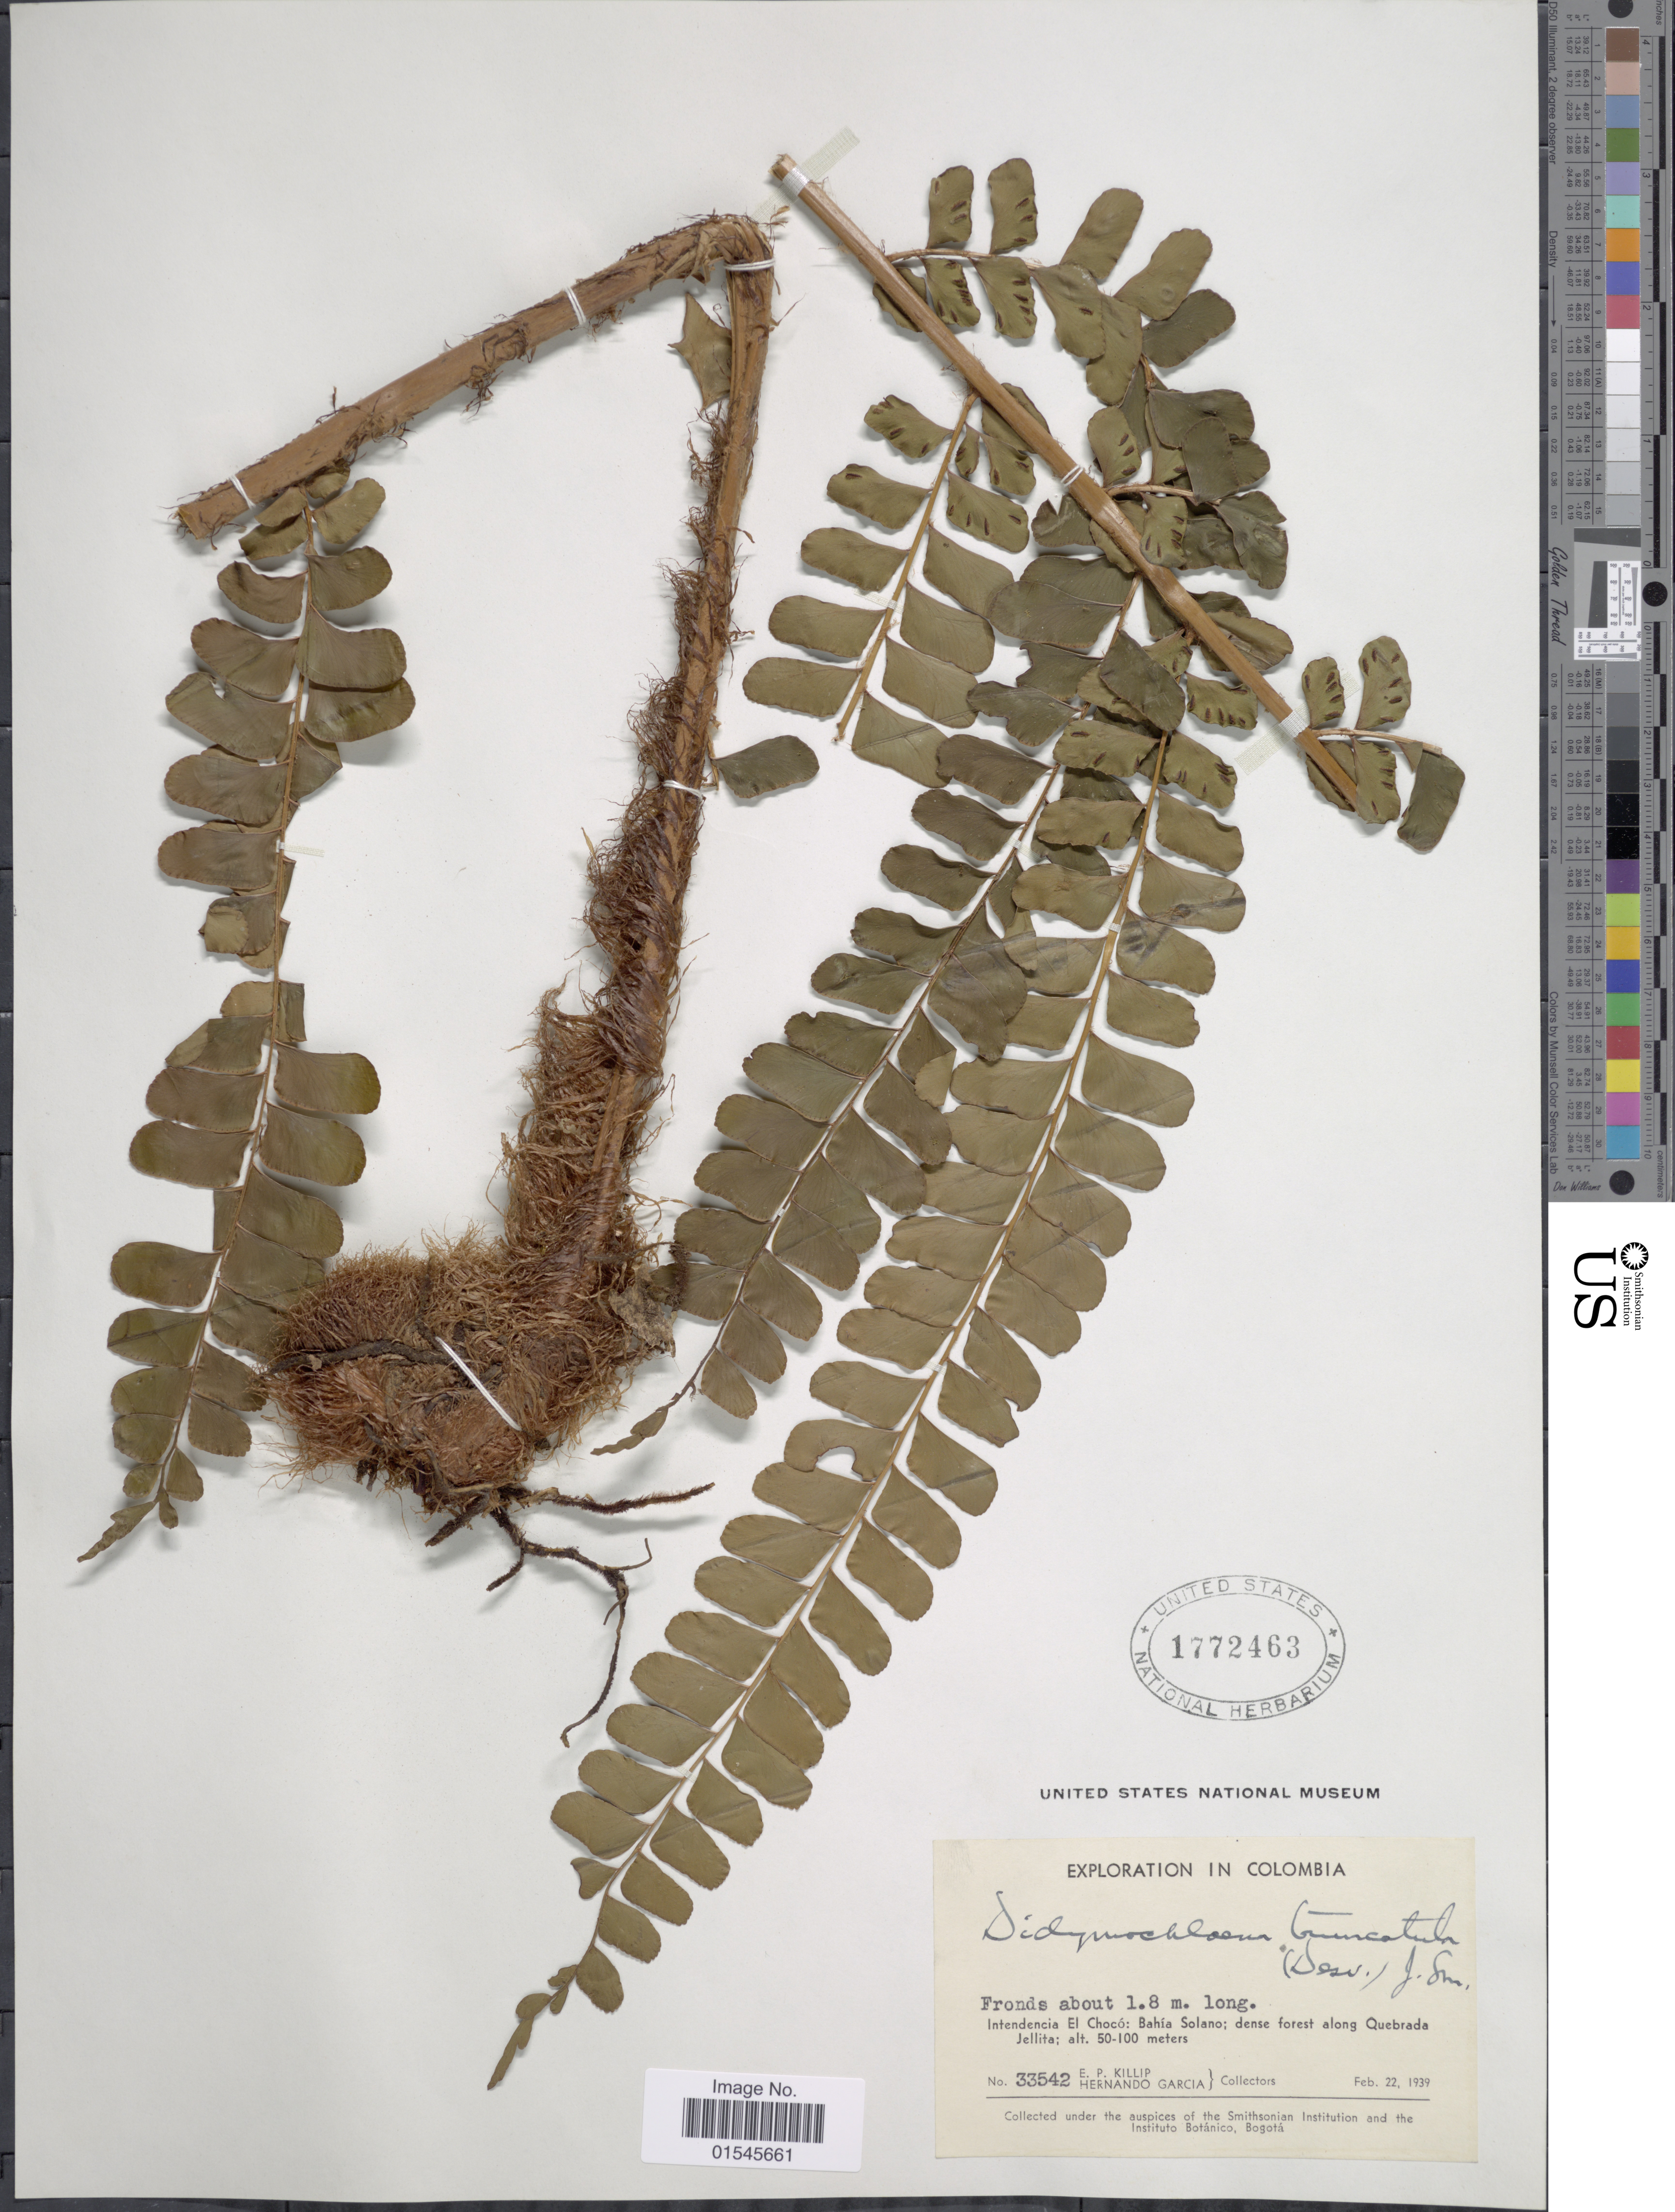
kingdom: Plantae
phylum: Tracheophyta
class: Polypodiopsida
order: Polypodiales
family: Didymochlaenaceae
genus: Didymochlaena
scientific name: Didymochlaena truncatula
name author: (Sw.) J. Sm.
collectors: E. P. Killip & T. E. Hazen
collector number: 33542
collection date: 1939-02-22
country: Colombia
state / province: Chocó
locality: Intendencia El Chocó: Bahía Solano; dense forest along Quebrada Jellita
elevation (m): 50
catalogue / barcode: US 1772463